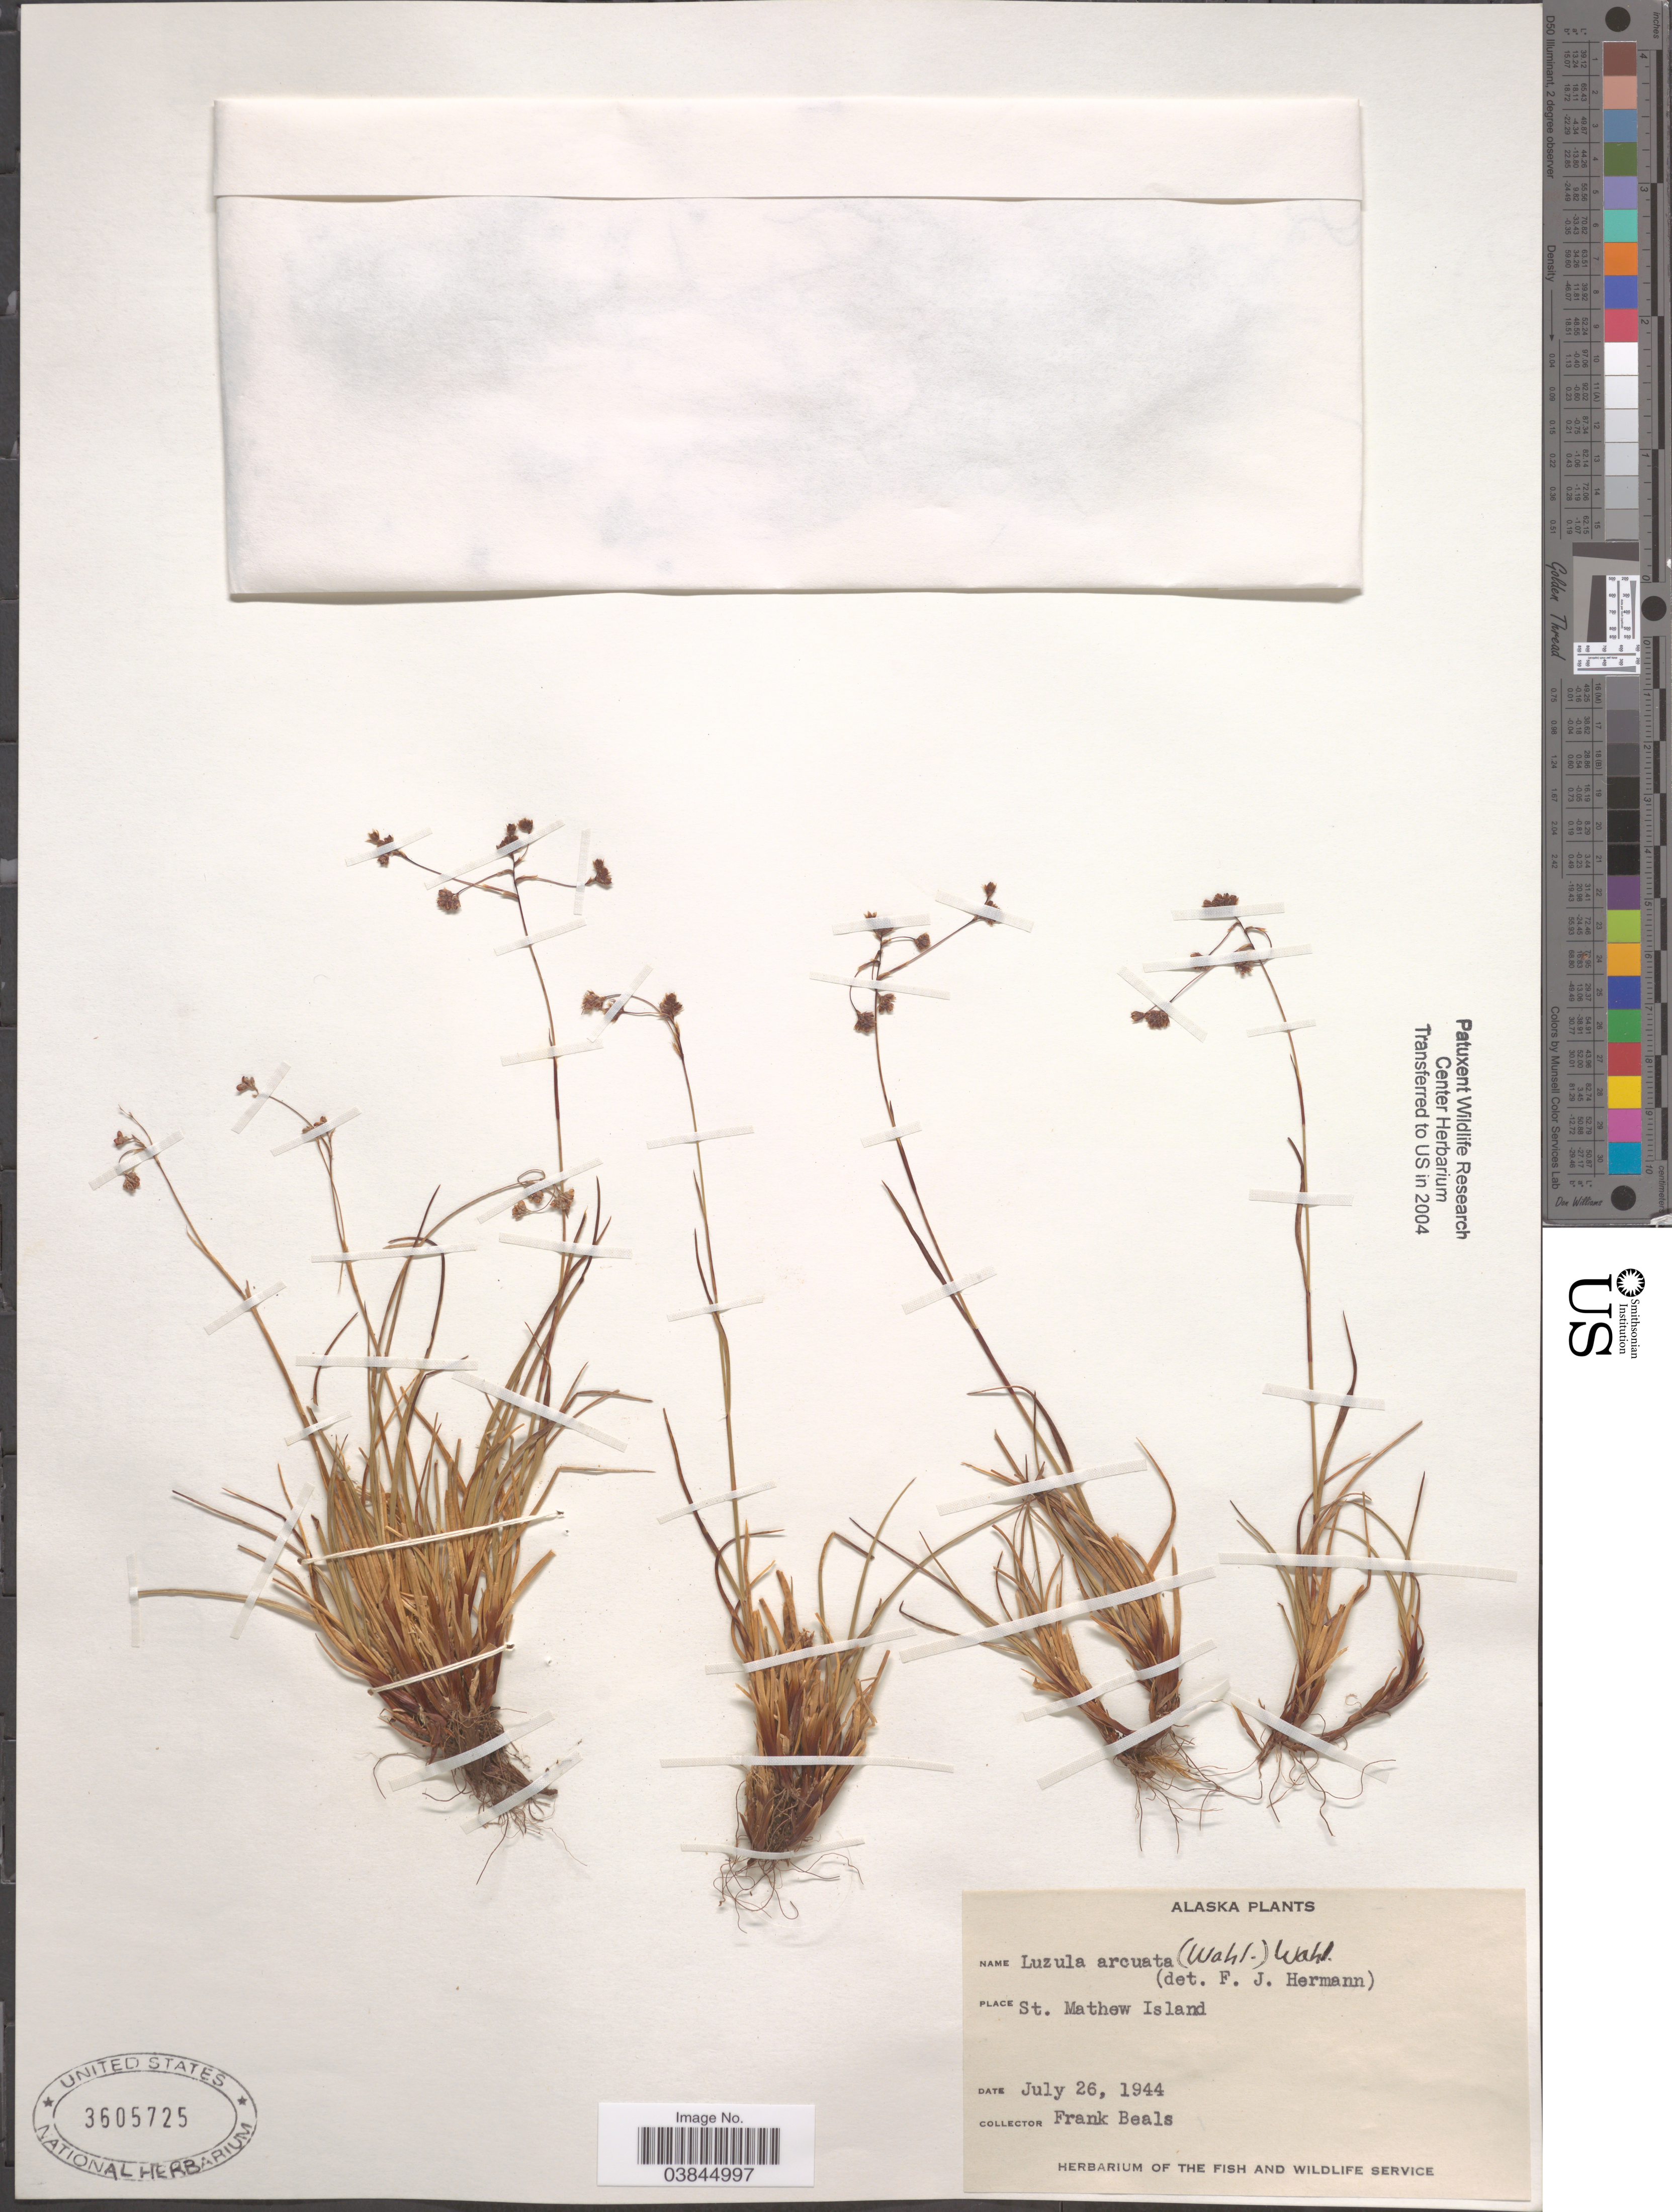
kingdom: Plantae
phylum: Tracheophyta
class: Liliopsida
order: Poales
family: Juncaceae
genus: Luzula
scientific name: Luzula arcuata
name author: (Wahlenb.) Sw.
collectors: F. Beals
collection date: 1944-07-26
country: United States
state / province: Alaska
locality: St. Mathew Island.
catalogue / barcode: US 3605725